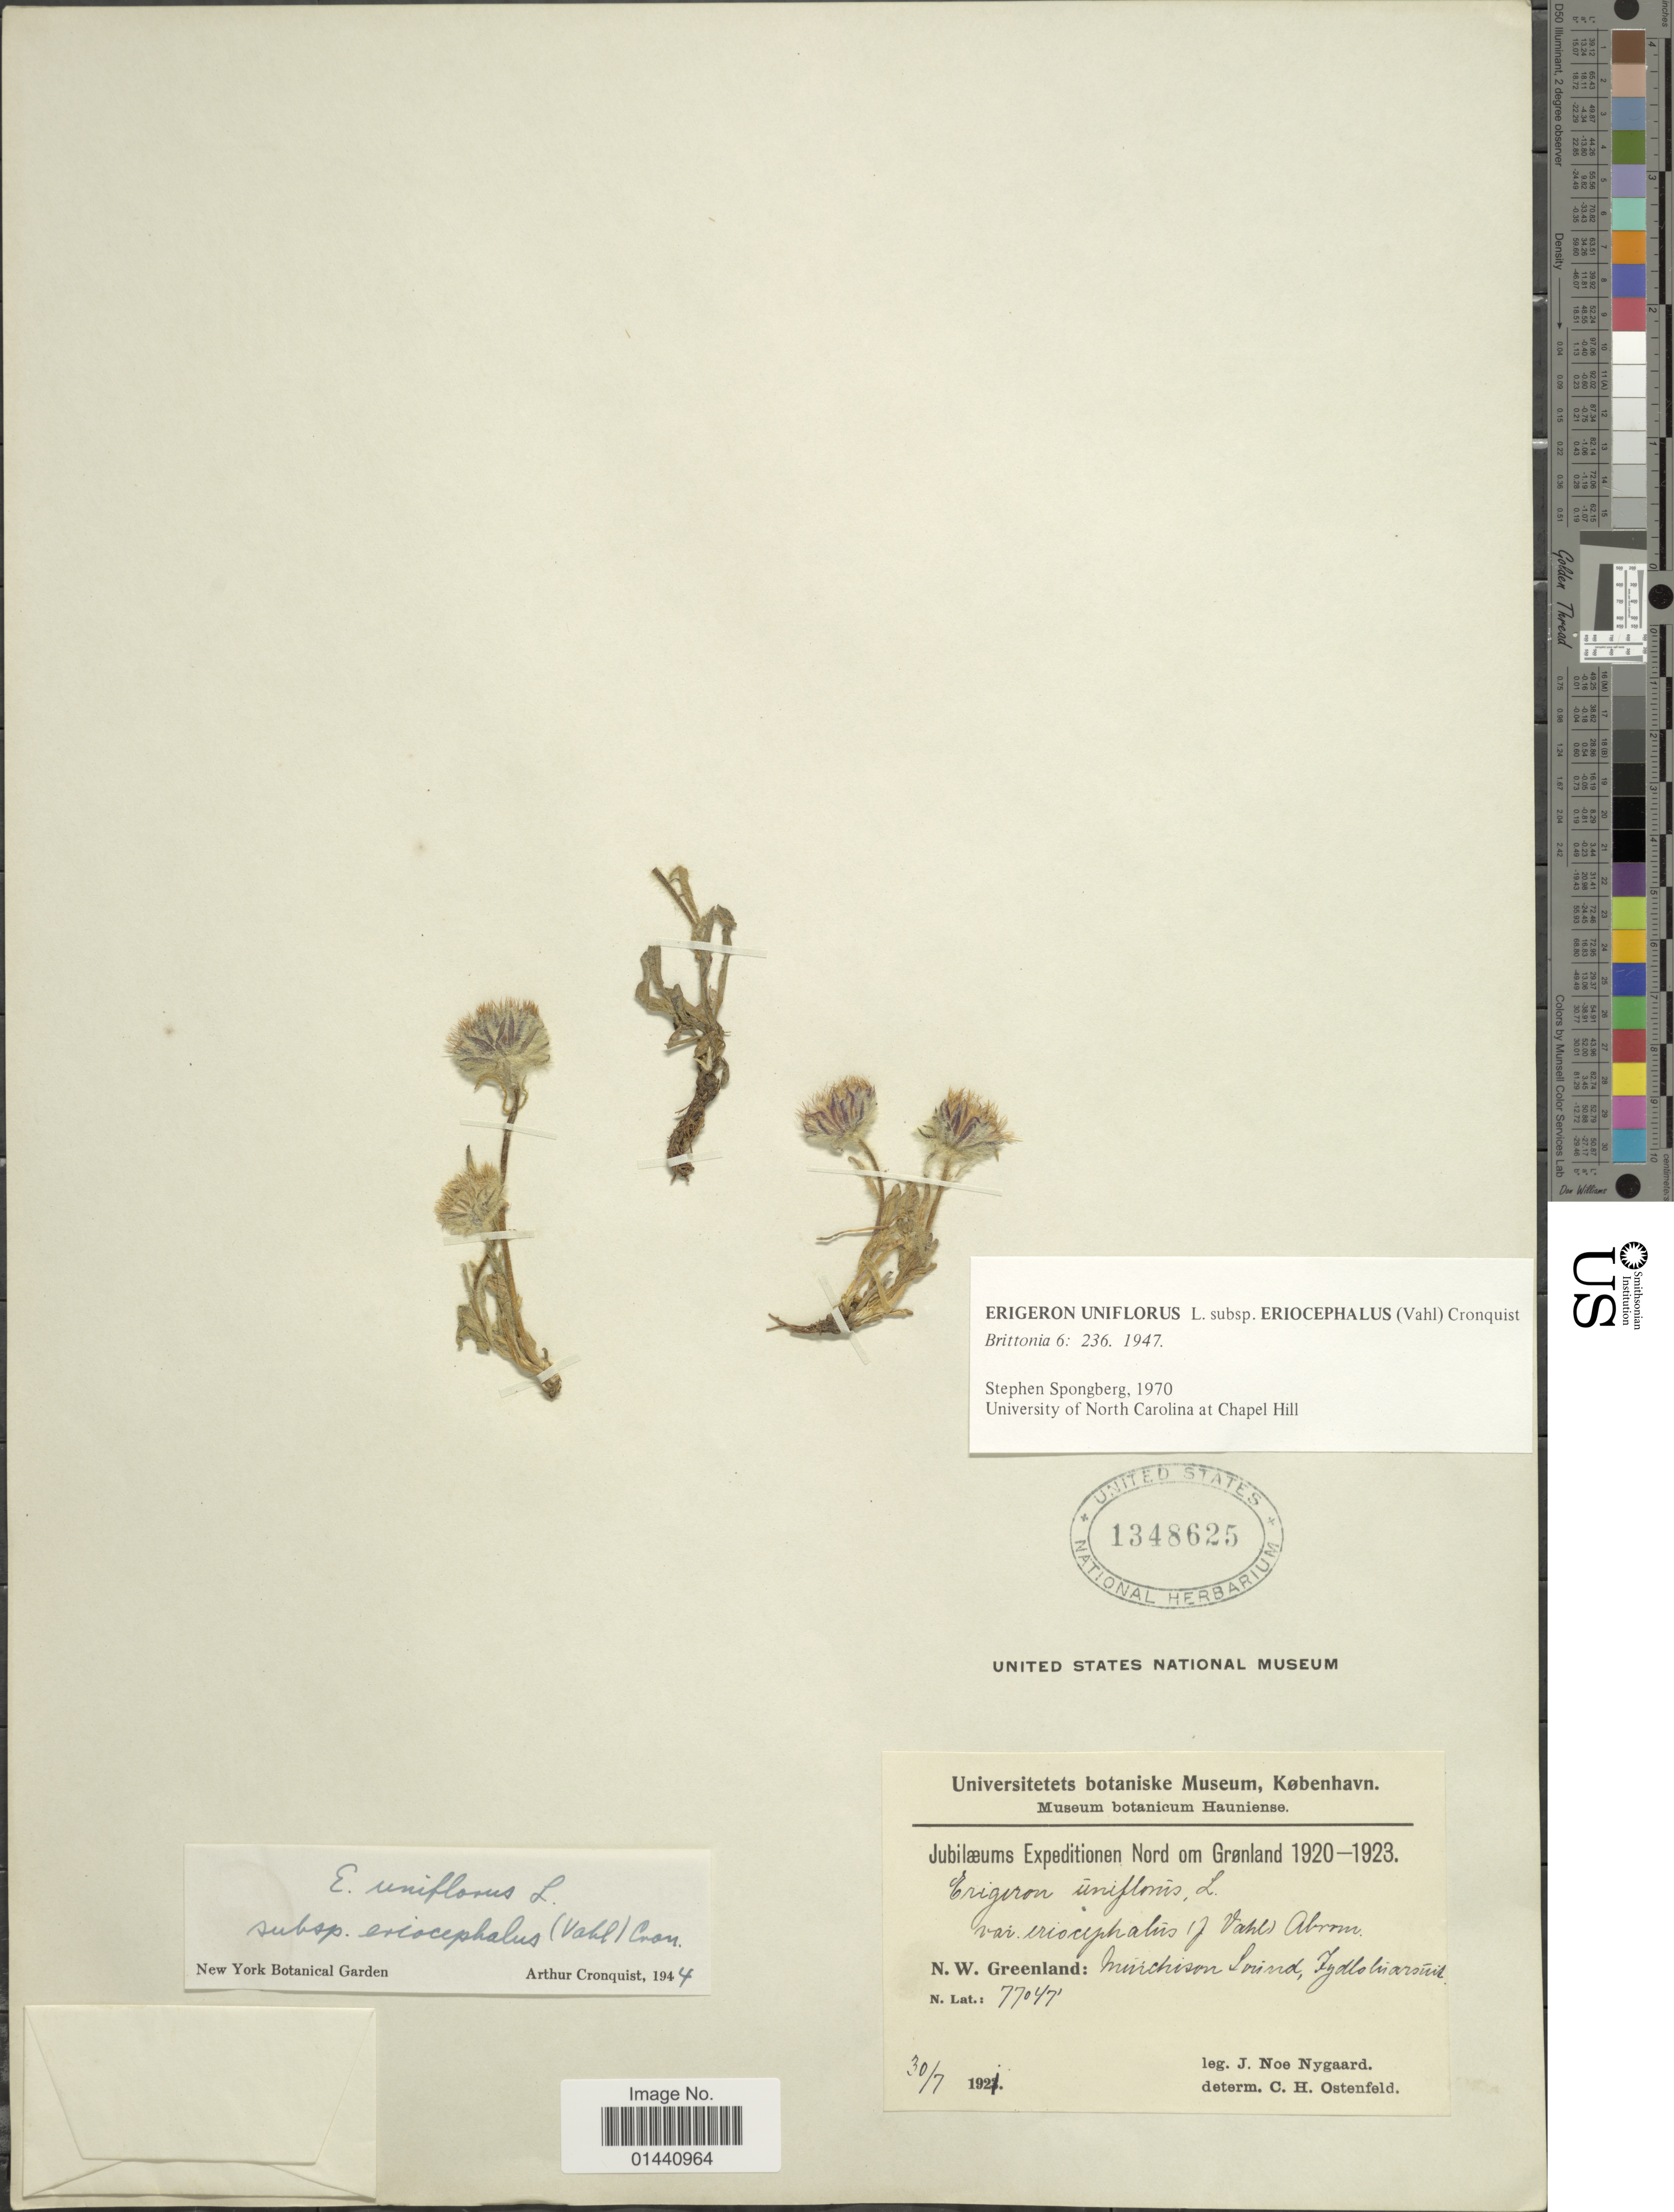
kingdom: Plantae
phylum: Tracheophyta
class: Magnoliopsida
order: Asterales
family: Asteraceae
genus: Erigeron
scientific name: Erigeron eriocephalus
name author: J. Vahl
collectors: J. Nygaard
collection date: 1921-07-30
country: Greenland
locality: N. W. Greenland: Murchison Sound, Igdloluarsuit.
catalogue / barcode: US 1348625